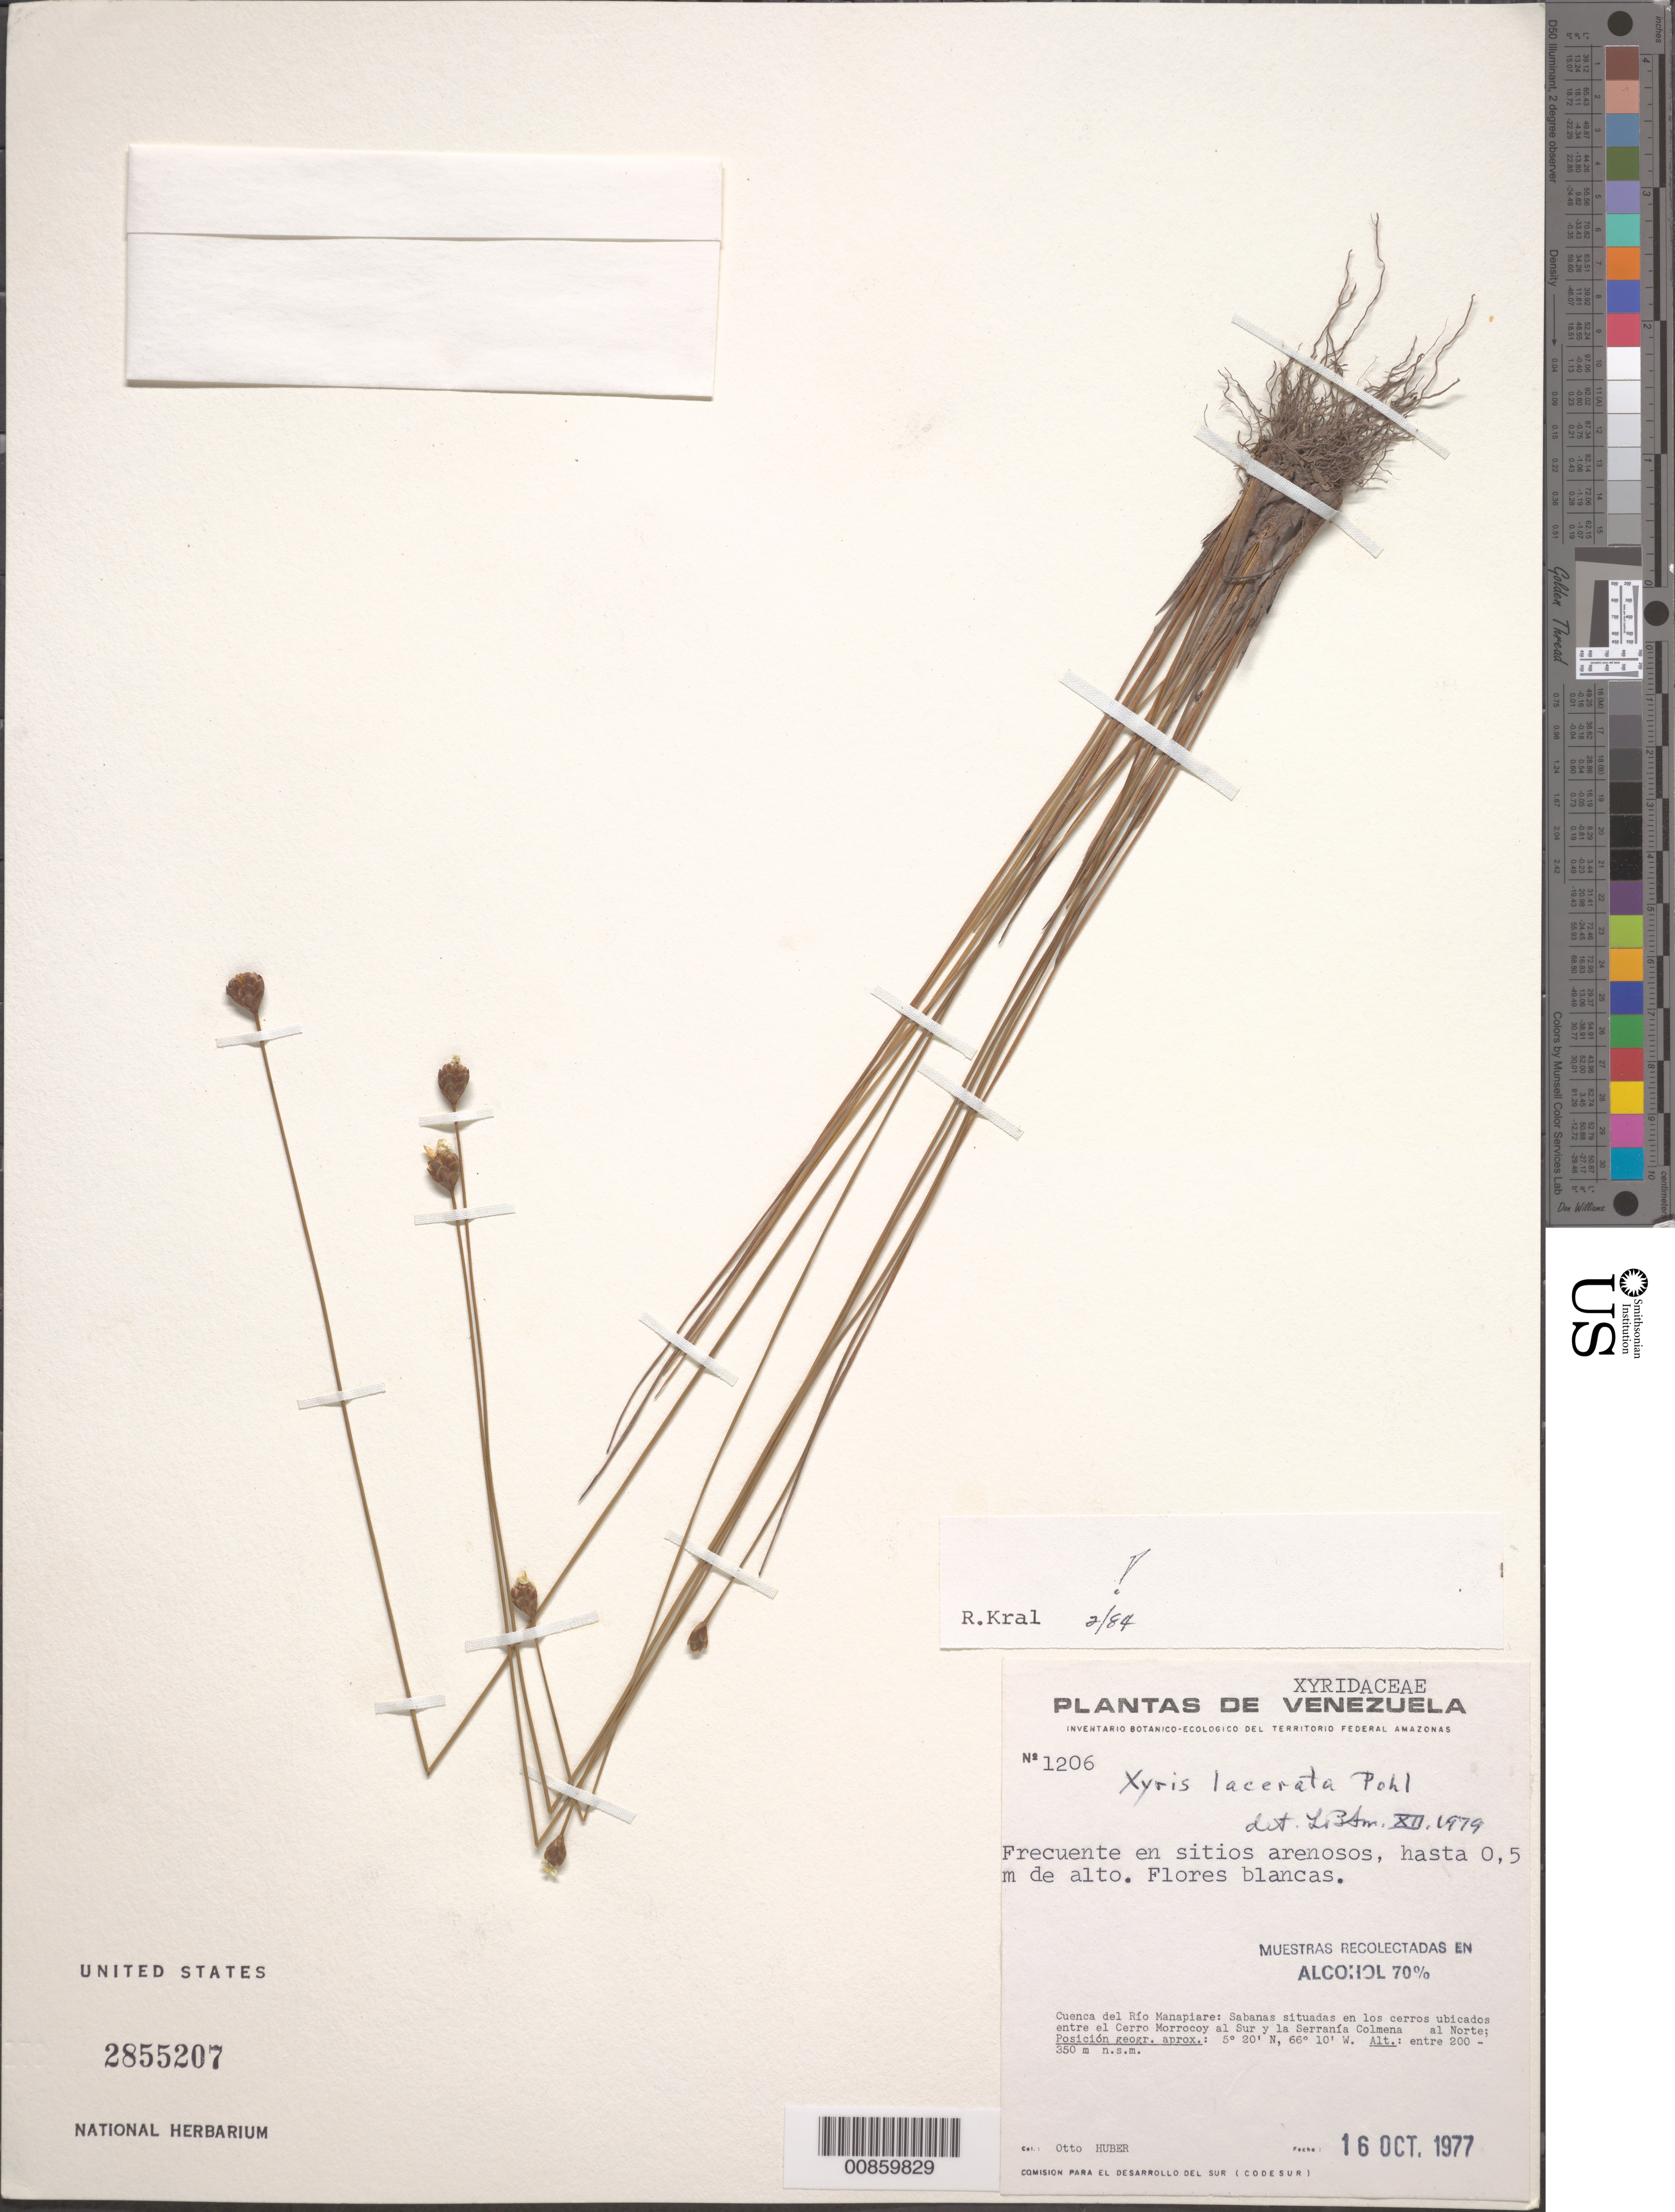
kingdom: Plantae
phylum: Tracheophyta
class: Liliopsida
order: Poales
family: Xyridaceae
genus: Xyris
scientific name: Xyris lacerata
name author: Pohl ex Seub.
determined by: Kral, Robert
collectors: O. Huber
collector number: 1206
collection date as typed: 16-Oct-77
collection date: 1977-10-16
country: Venezuela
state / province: Amazonas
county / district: Atures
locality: Río Manapiare, entre el Cerro Morrocoy al Sur y la Serranía Colmena al Norte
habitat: Sitios arenosos; sabanas situadas en los cerros.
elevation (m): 200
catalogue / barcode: US 2855207